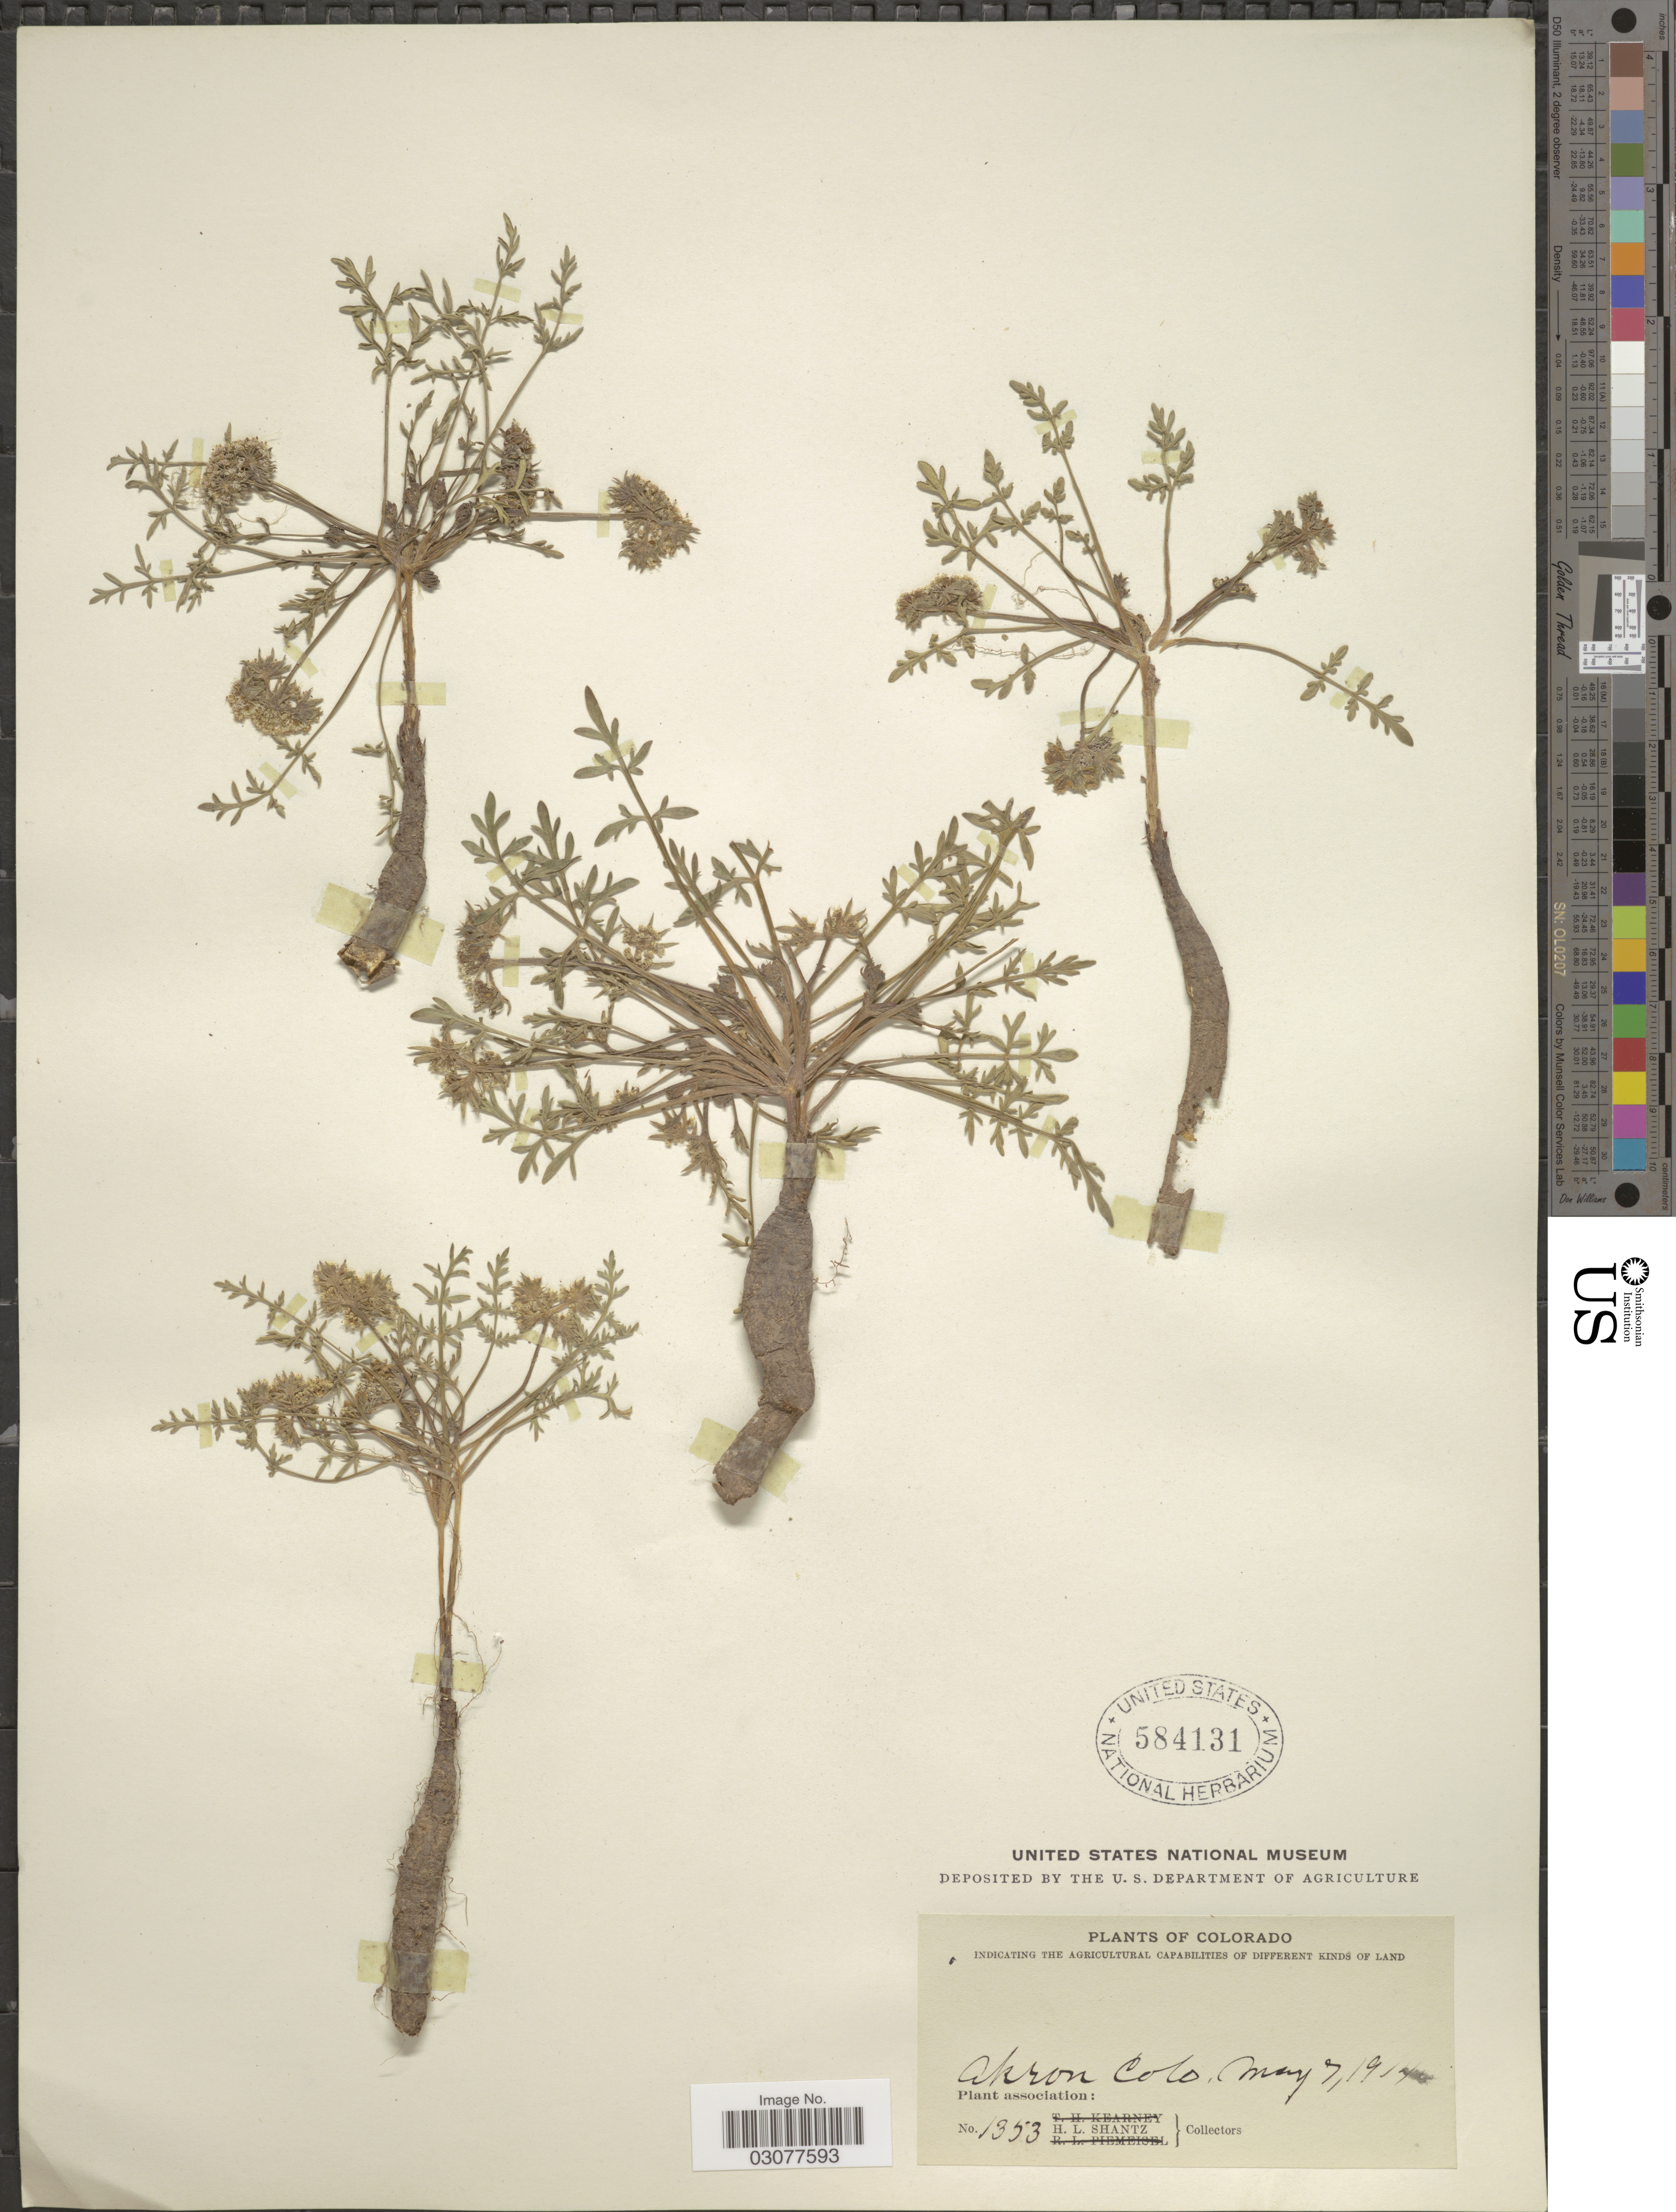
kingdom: Plantae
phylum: Tracheophyta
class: Magnoliopsida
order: Apiales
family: Apiaceae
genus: Chaerophyllum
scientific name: Chaerophyllum sp.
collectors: H. Shantz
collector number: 1353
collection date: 1914-05-07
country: United States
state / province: Colorado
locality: Akron Colo.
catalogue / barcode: US 584131